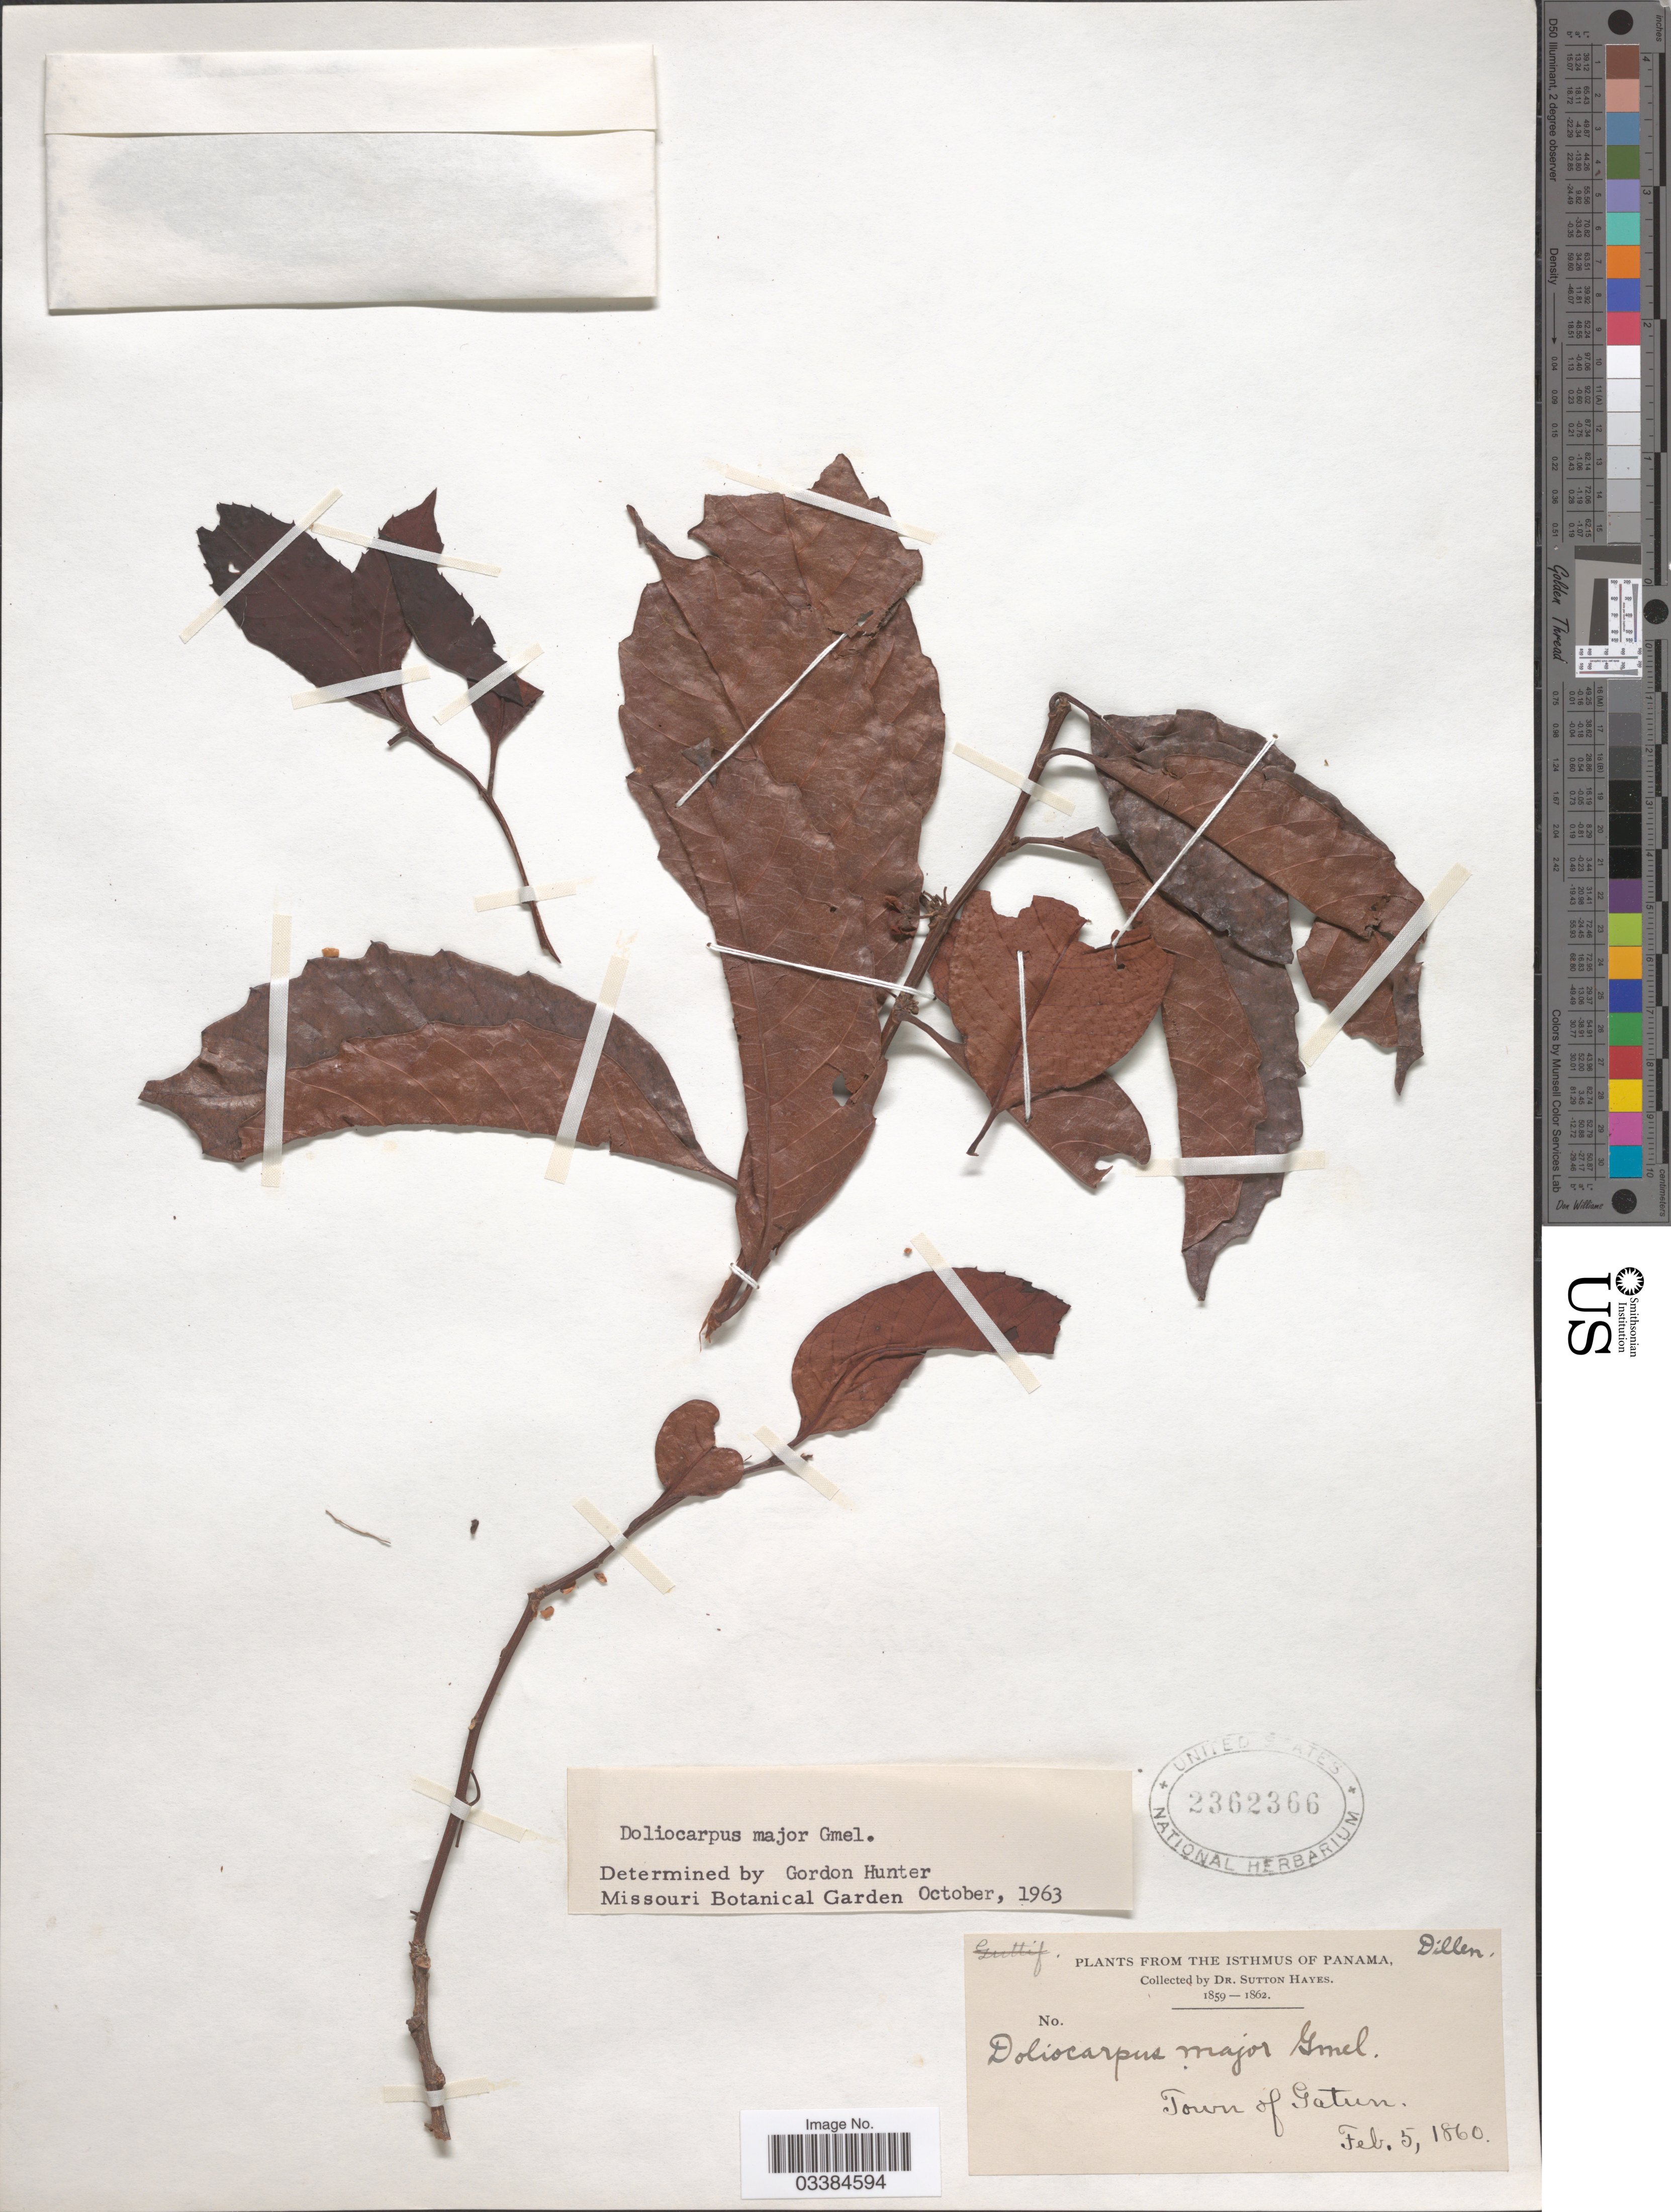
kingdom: Plantae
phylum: Tracheophyta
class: Magnoliopsida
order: Dilleniales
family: Dilleniaceae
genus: Doliocarpus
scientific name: Doliocarpus major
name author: J.F. Gmel.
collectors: S. Hayes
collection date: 1860-02-05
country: Panama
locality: The Isthmus of Panama. Town of Gatun.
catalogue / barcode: US 2362366